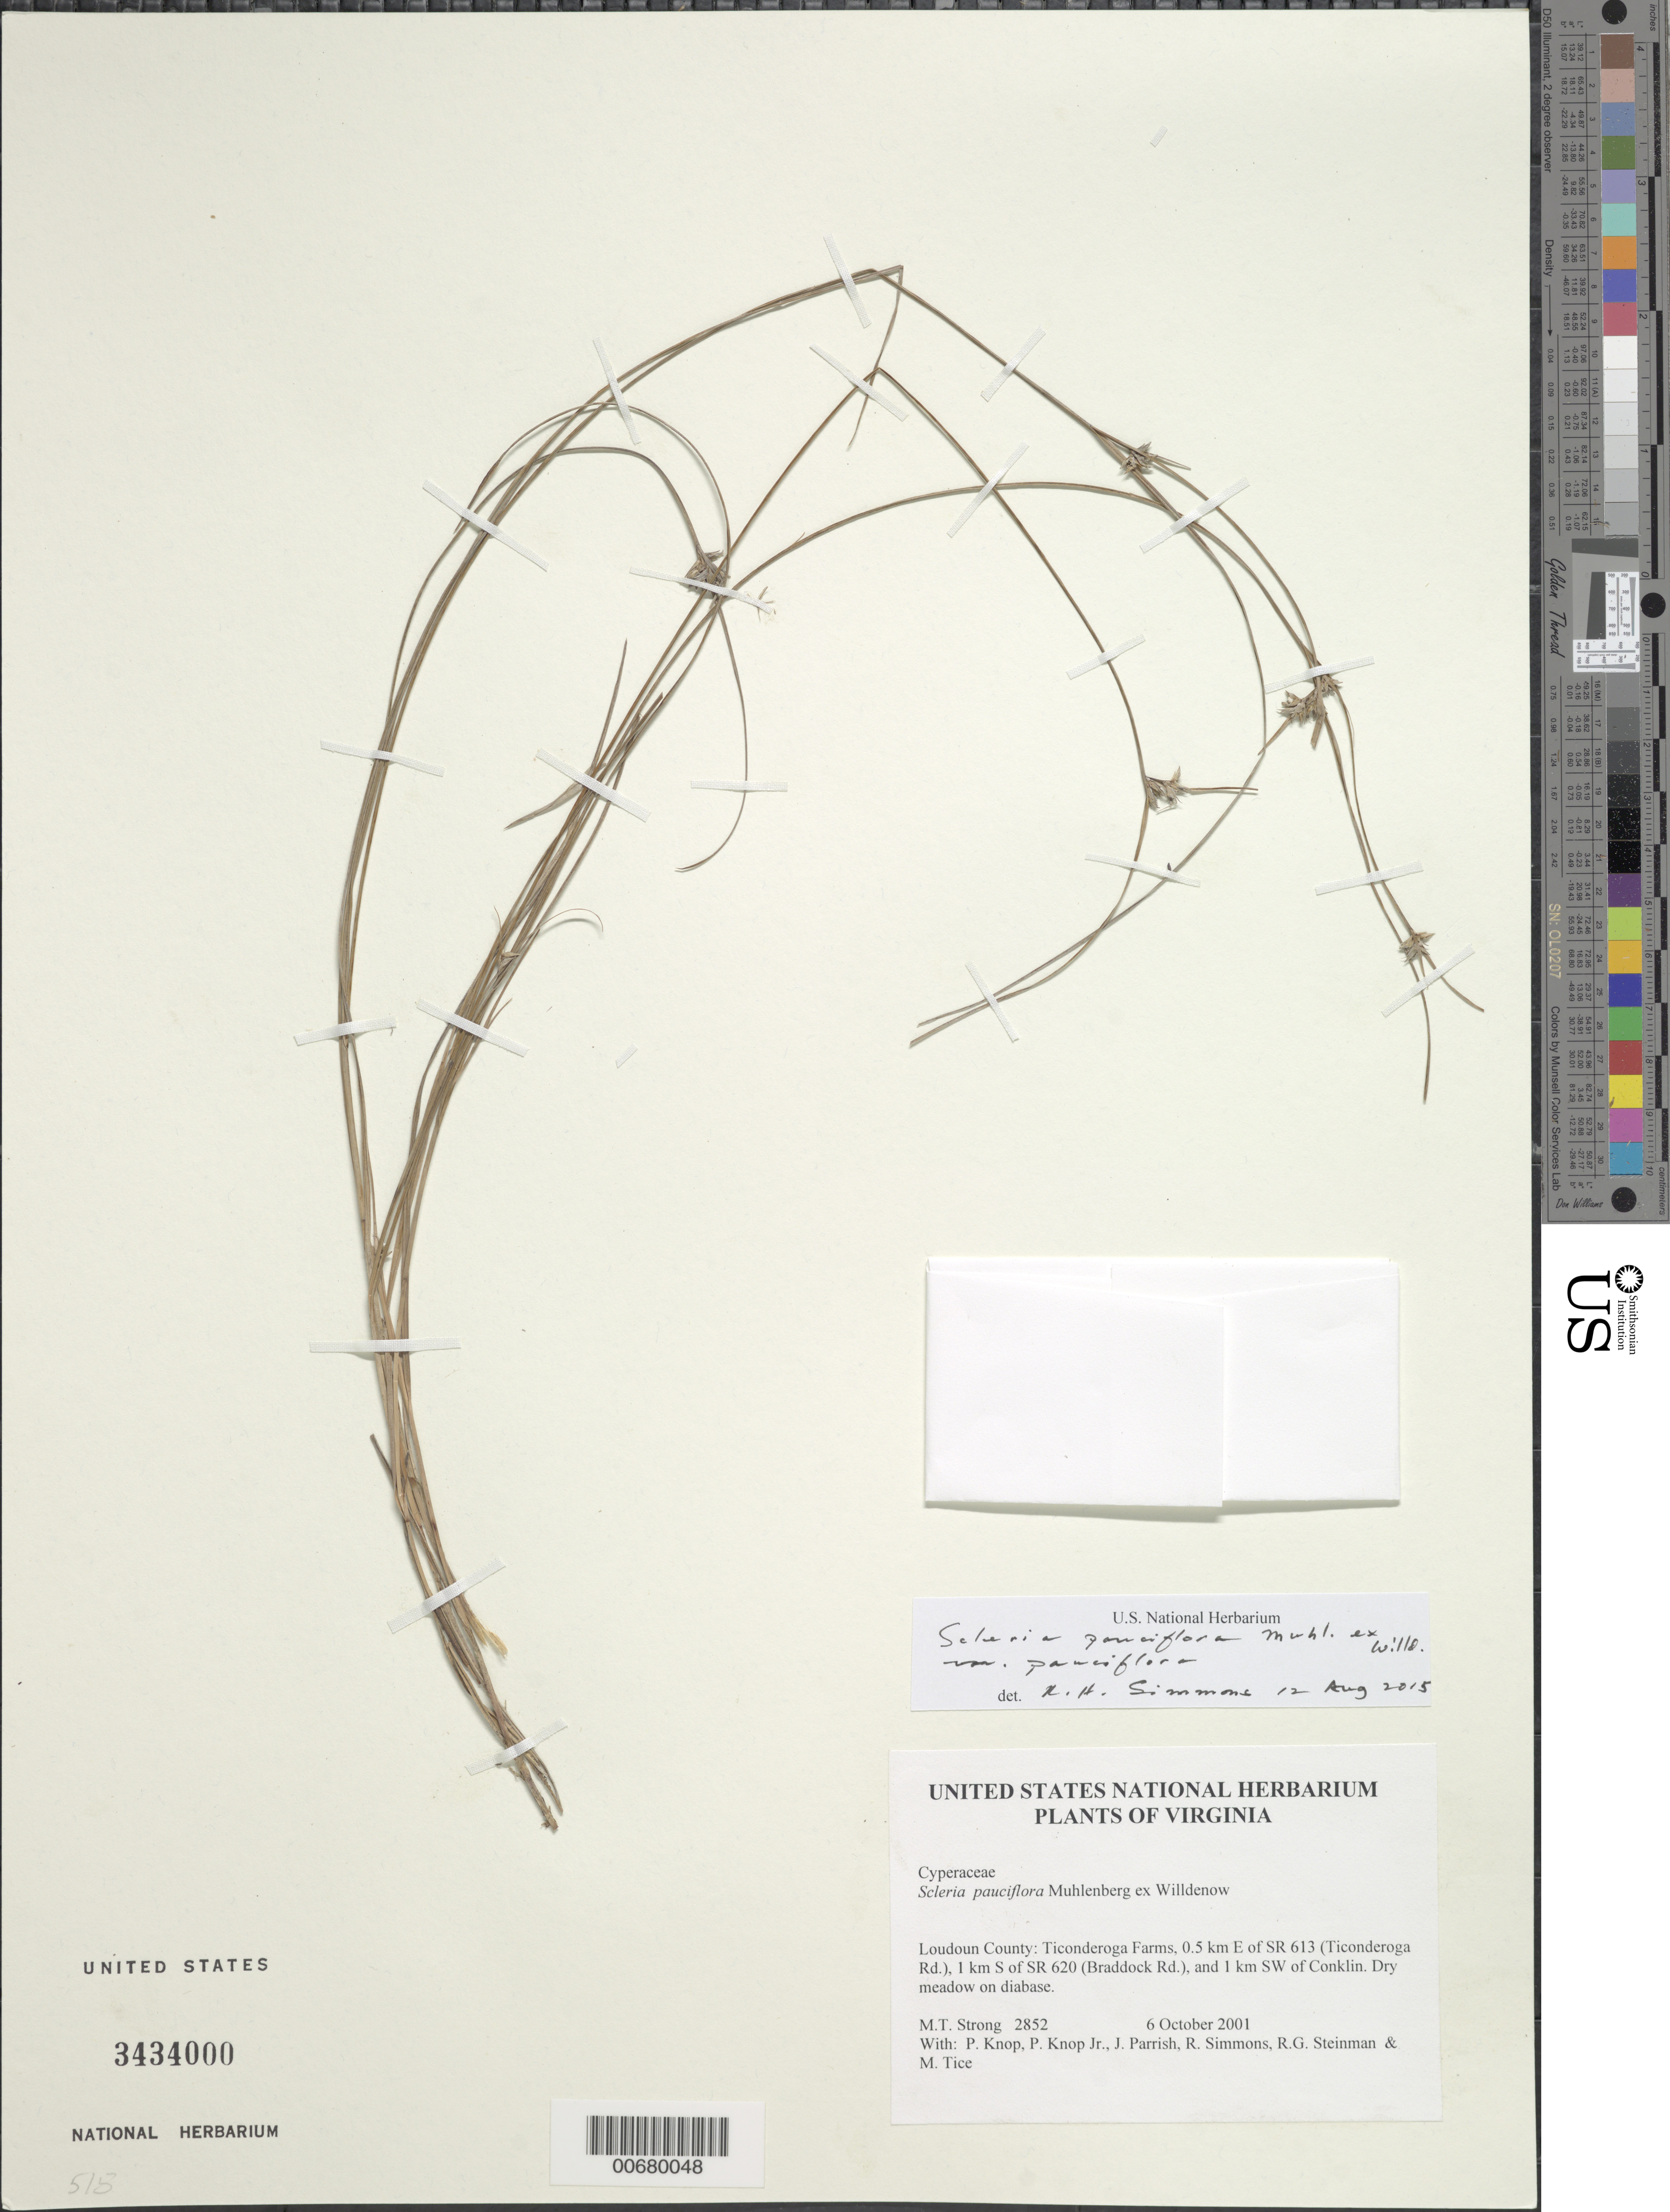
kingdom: Plantae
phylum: Tracheophyta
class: Liliopsida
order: Poales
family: Cyperaceae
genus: Scleria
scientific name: Scleria pauciflora var. pauciflora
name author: Muhl. ex Willd.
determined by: Simmons, R. H., (UNITED STATES)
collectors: M. T. Strong, P. Knop, P. Knop, J. Parrish, R. H. Simmons, R. Steinman & M. Tice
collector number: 2852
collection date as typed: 06 Oct 2001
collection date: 2001-10-06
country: United States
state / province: Virginia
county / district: Loudoun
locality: Ticonderoga Farms, 0.5 km E of SR 613 (Ticonderoga Rd.), 1 km S of SR 620 (Braddock Rd.), and 1 km SW of Conklin.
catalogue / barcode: US 3434000